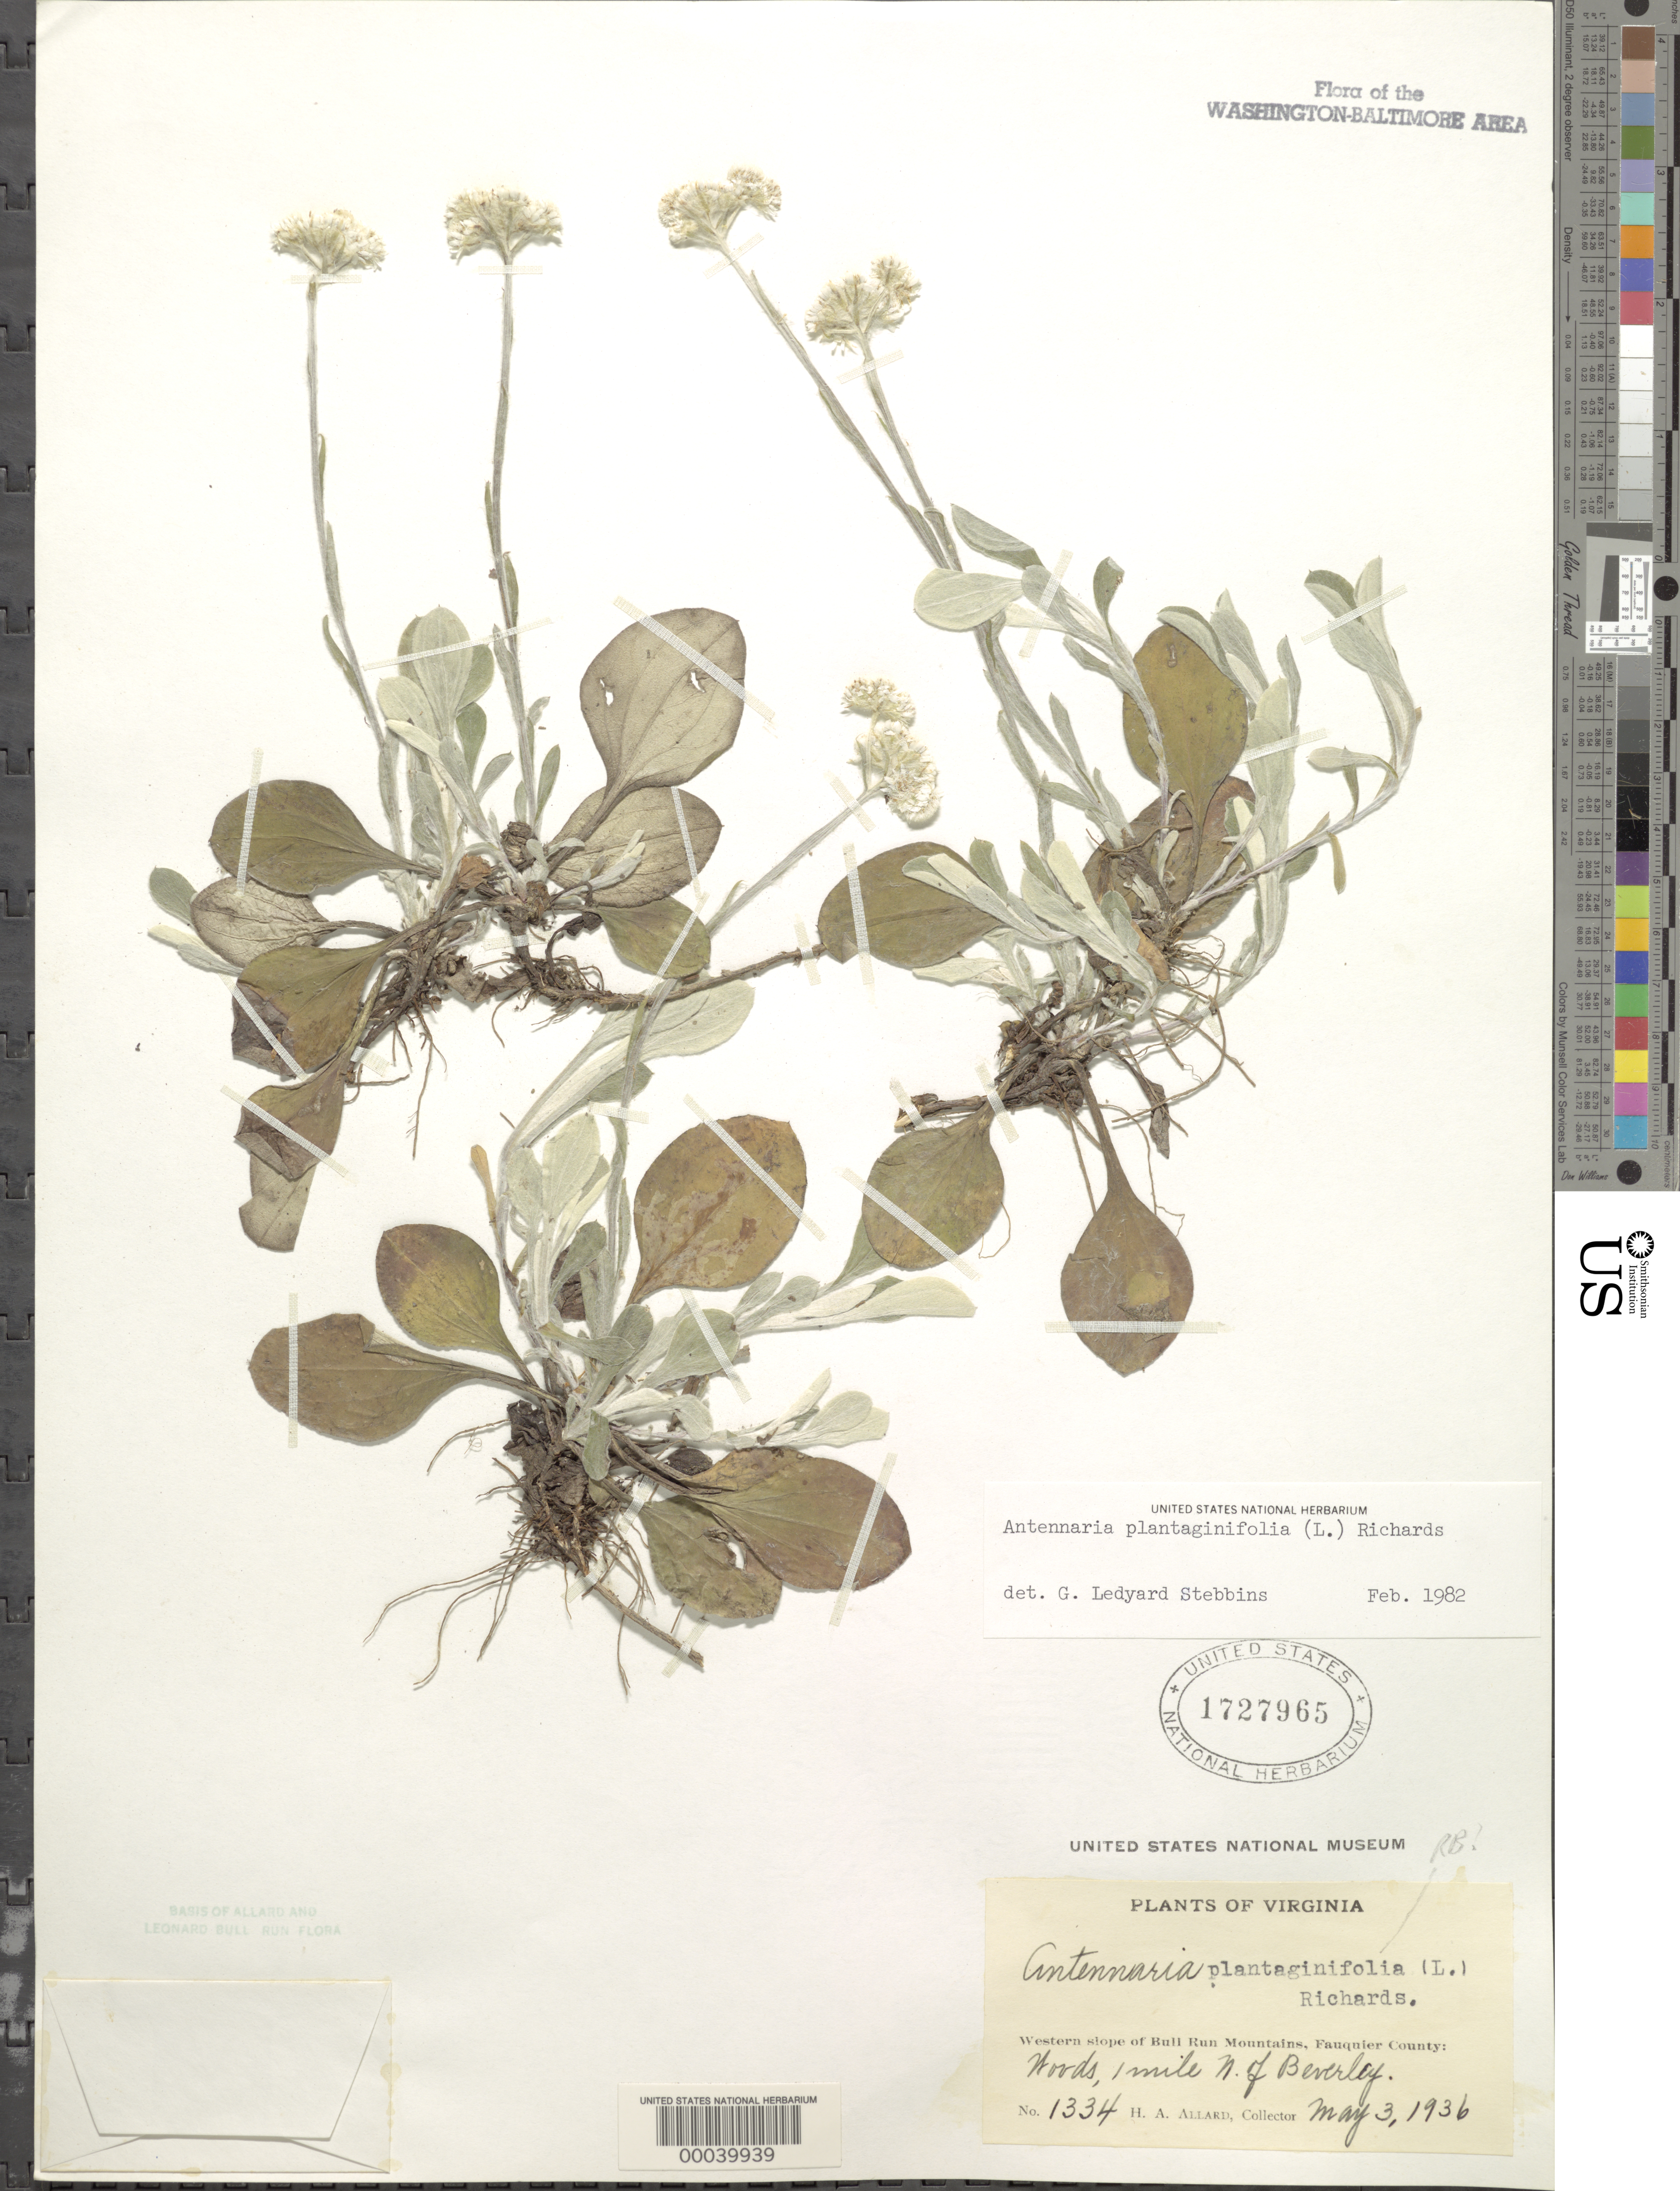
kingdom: Plantae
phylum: Tracheophyta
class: Magnoliopsida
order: Asterales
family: Asteraceae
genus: Antennaria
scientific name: Antennaria plantaginifolia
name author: (L.) Richardson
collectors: H. A. Allard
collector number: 1334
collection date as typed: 03 May 1936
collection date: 1936-05-03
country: United States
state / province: Virginia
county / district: Fauquier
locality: Western Slope of Bull Run Mountains, 1 Mile North of Beverley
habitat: Woods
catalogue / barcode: US 1727965